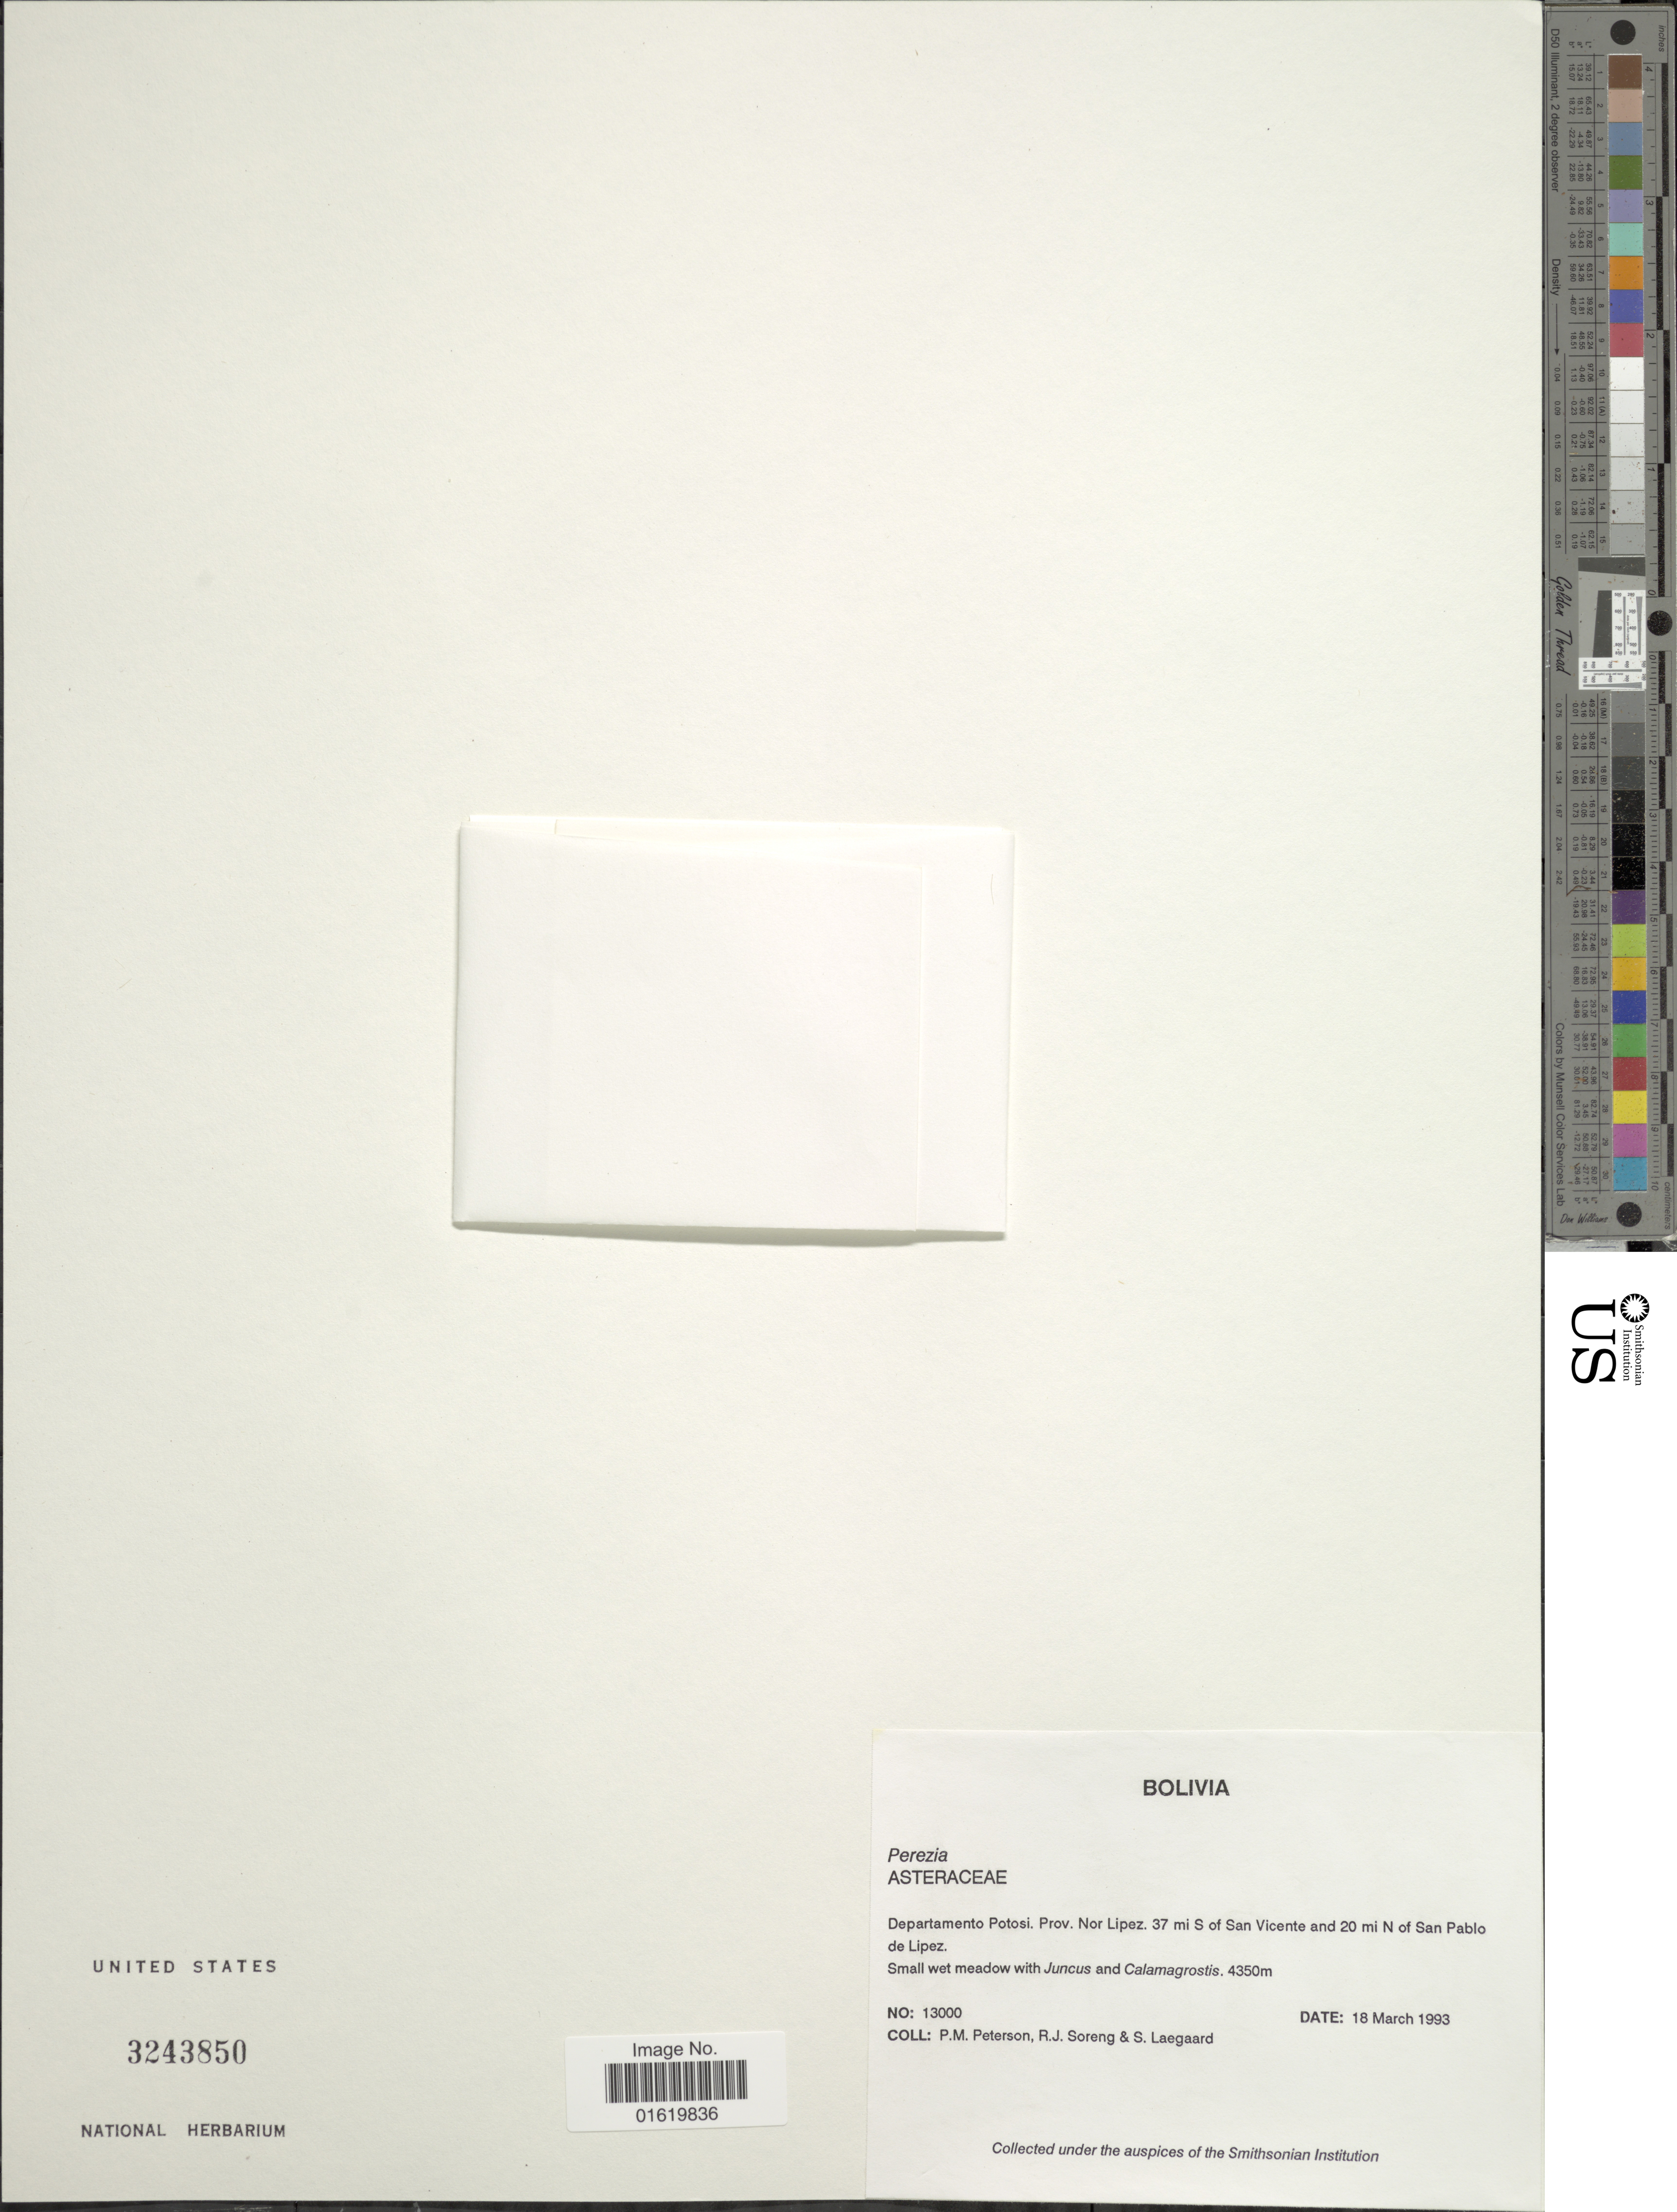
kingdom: Plantae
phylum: Tracheophyta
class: Magnoliopsida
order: Asterales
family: Asteraceae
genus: Perezia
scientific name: Perezia sp.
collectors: P. M. Peterson, R. J. Soreng & S. Lægaard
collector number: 13000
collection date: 1993-03-18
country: Bolivia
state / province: Potosi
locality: Departamento Potosi: Prov. Nor Lipez. 37 mi S of San Vicente and 20 mi N of San Pablo de Lipez.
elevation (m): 4350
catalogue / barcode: US 3243850